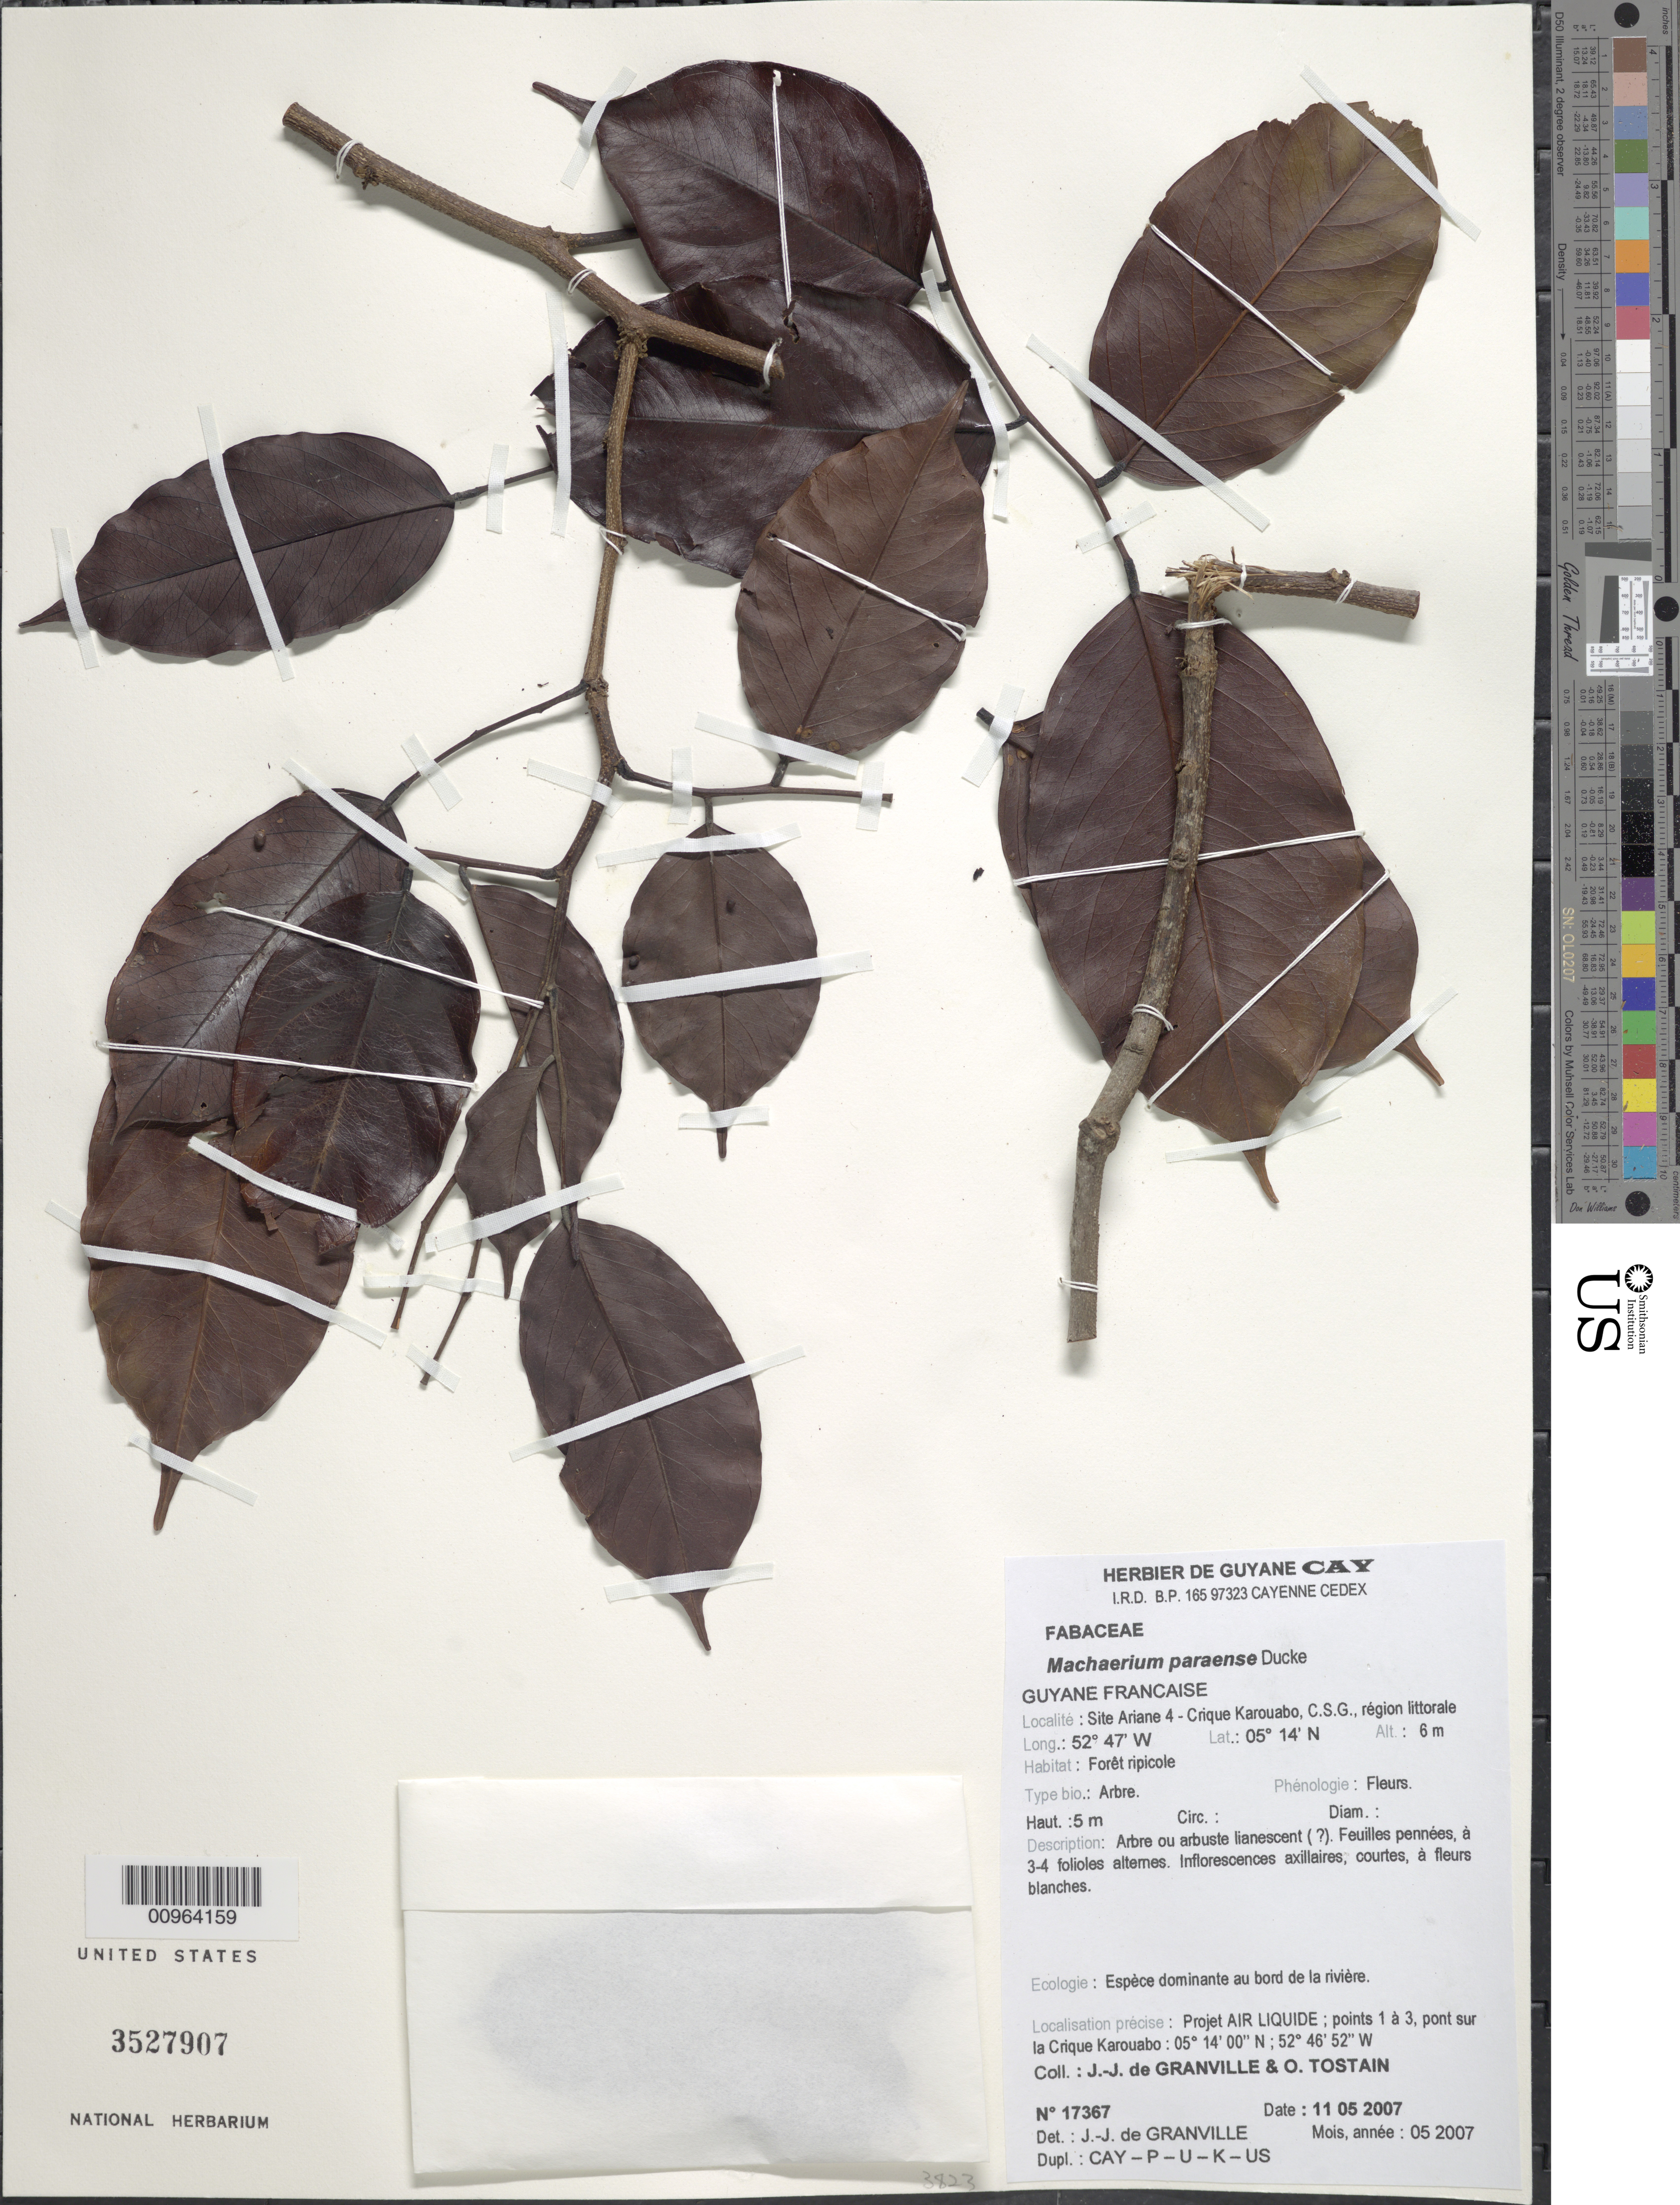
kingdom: Plantae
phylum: Tracheophyta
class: Magnoliopsida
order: Fabales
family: Fabaceae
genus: Machaerium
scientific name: Machaerium paraense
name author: Ducke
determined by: Granville, J. J. de, (CAY), Institut de Recherche pour le Developpement (IRD) (FRENCH GUIANA)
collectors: J.-J. de Granville & O. Tostain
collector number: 17367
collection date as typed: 11-May-07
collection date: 2007-05-11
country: French Guiana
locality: Crique Karouabo, C.S.G., Site Ariane 4. Projet AIR LIQUIDE; points 1 a 3, pont sur la Crique Karouabo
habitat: Region littorale; au bord de la riviere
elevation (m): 6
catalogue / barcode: US 3527907